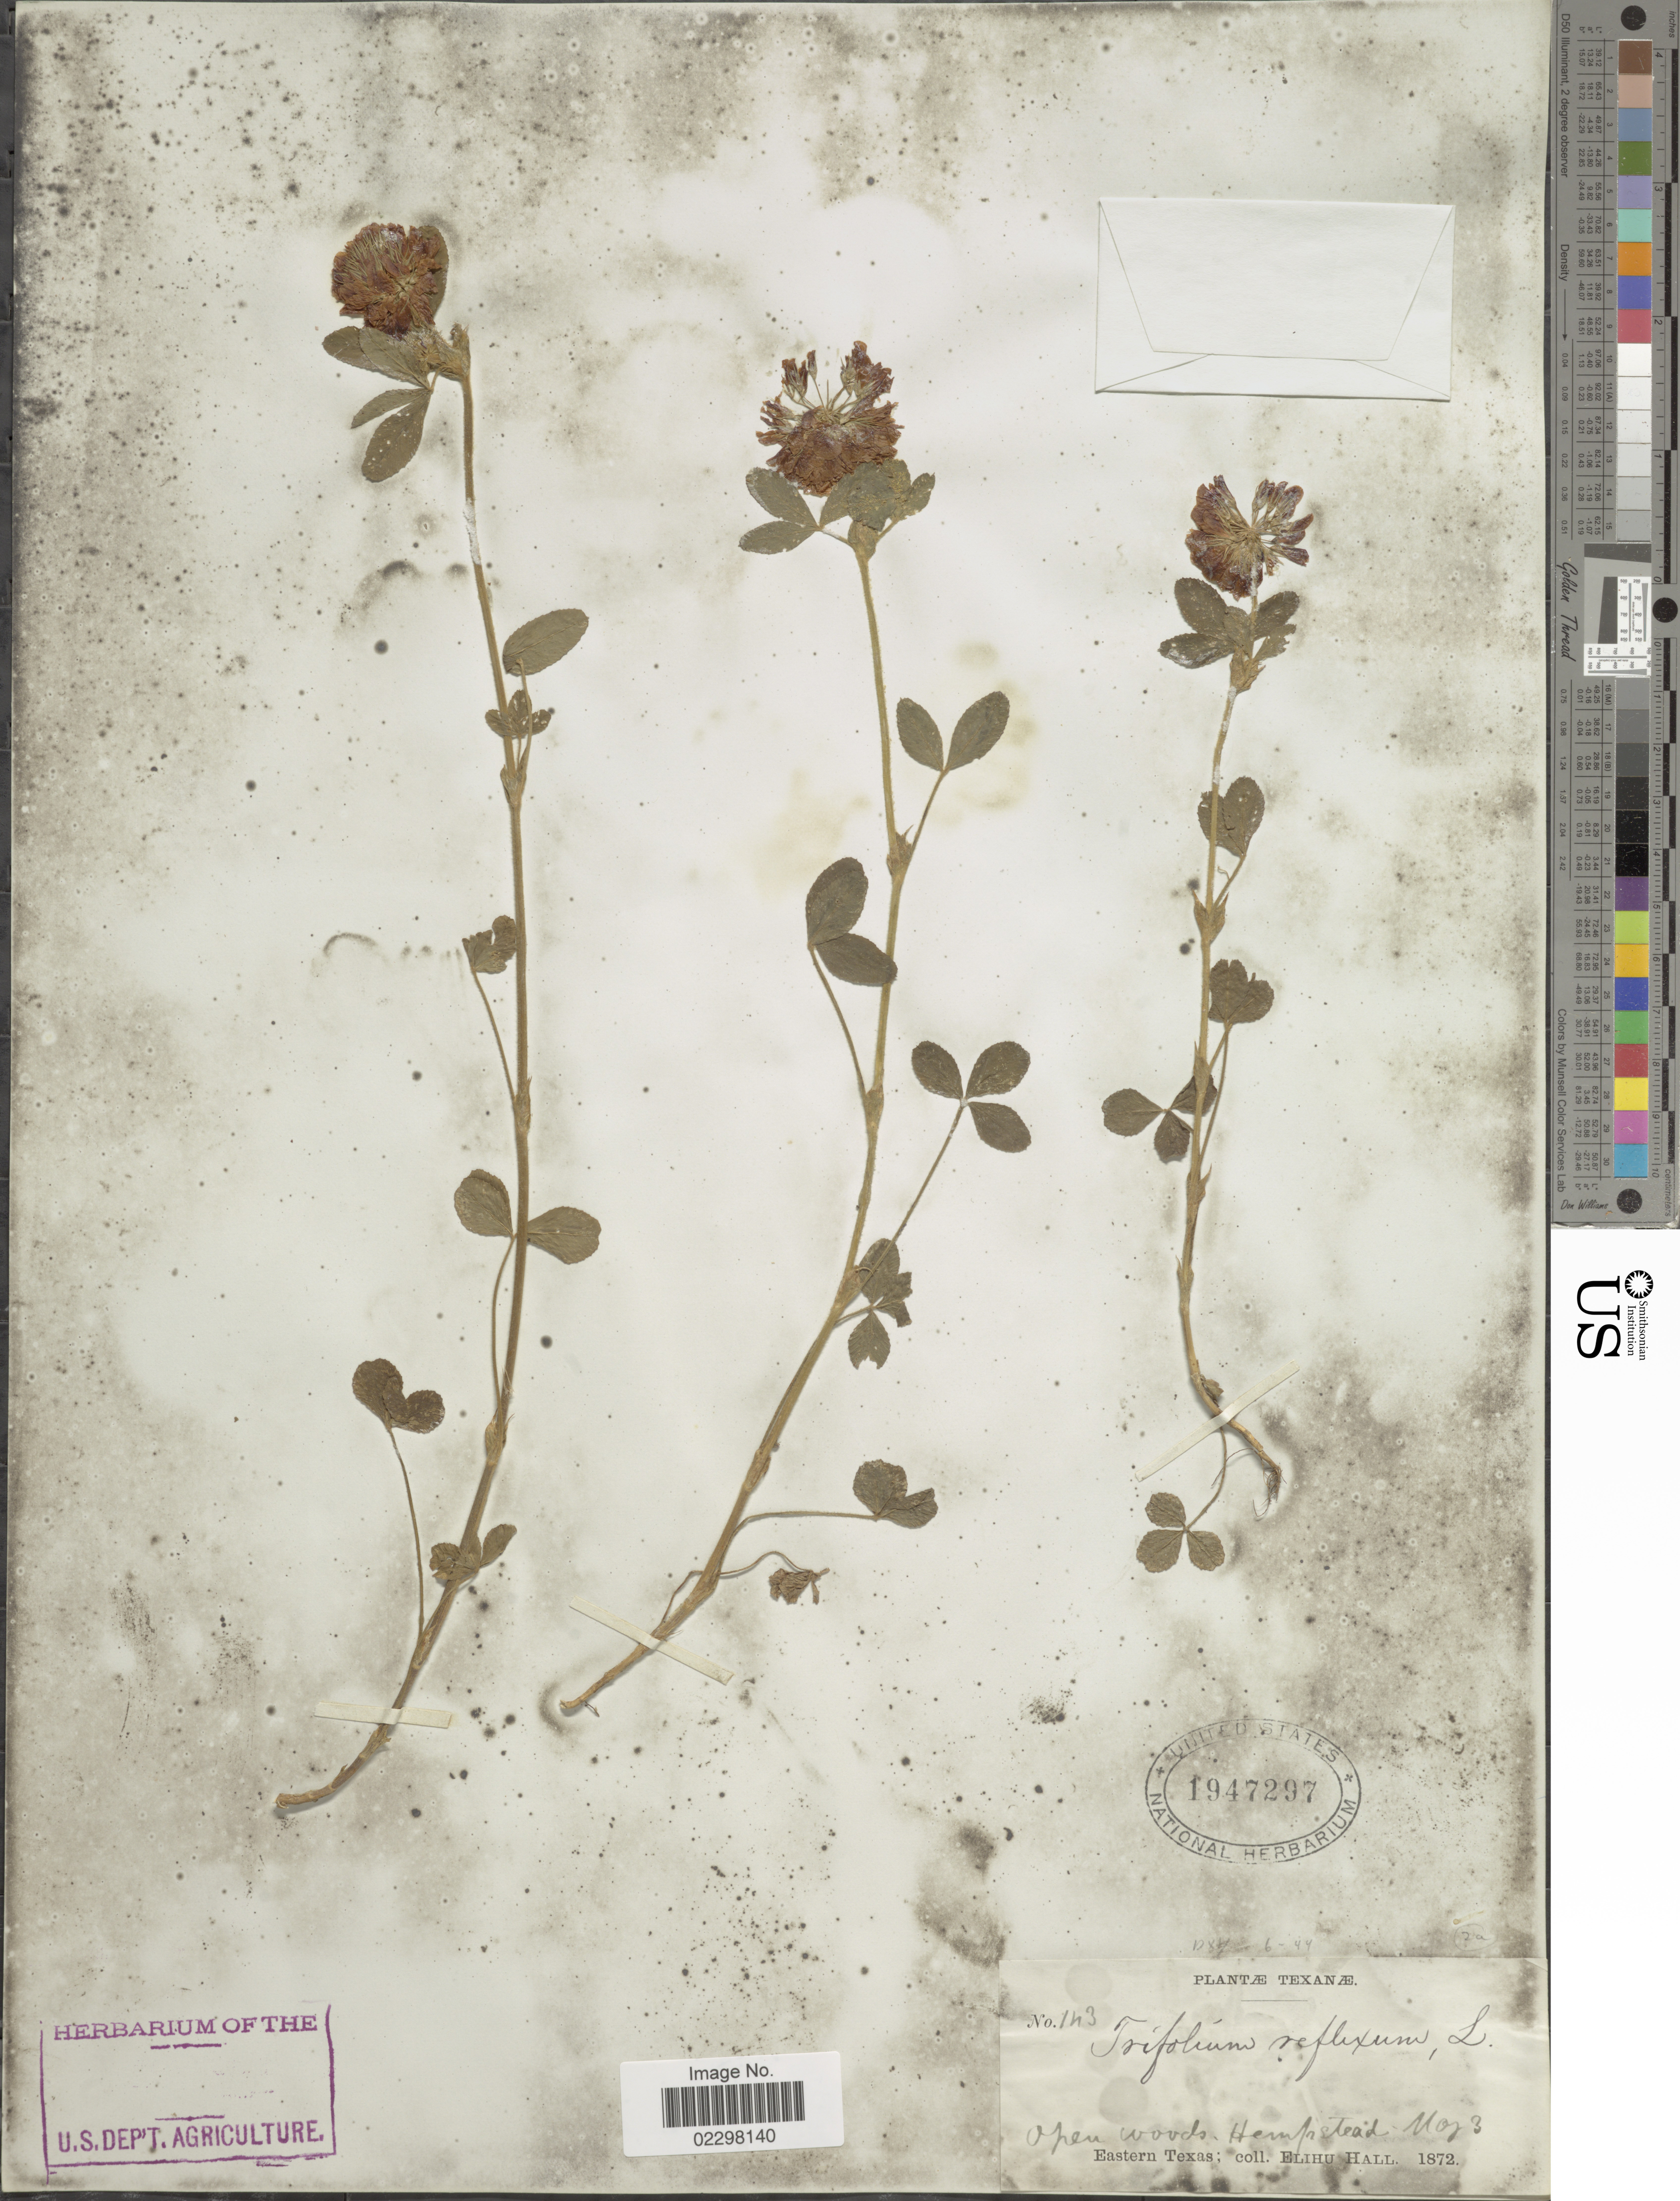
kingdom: Plantae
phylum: Tracheophyta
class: Magnoliopsida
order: Fabales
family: Fabaceae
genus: Trifolium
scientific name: Trifolium reflexum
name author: L.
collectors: E. Hall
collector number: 143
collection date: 1872-05-03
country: United States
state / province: Texas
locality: Open woods, Hempstead, Eastern Texas.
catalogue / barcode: US 1947297